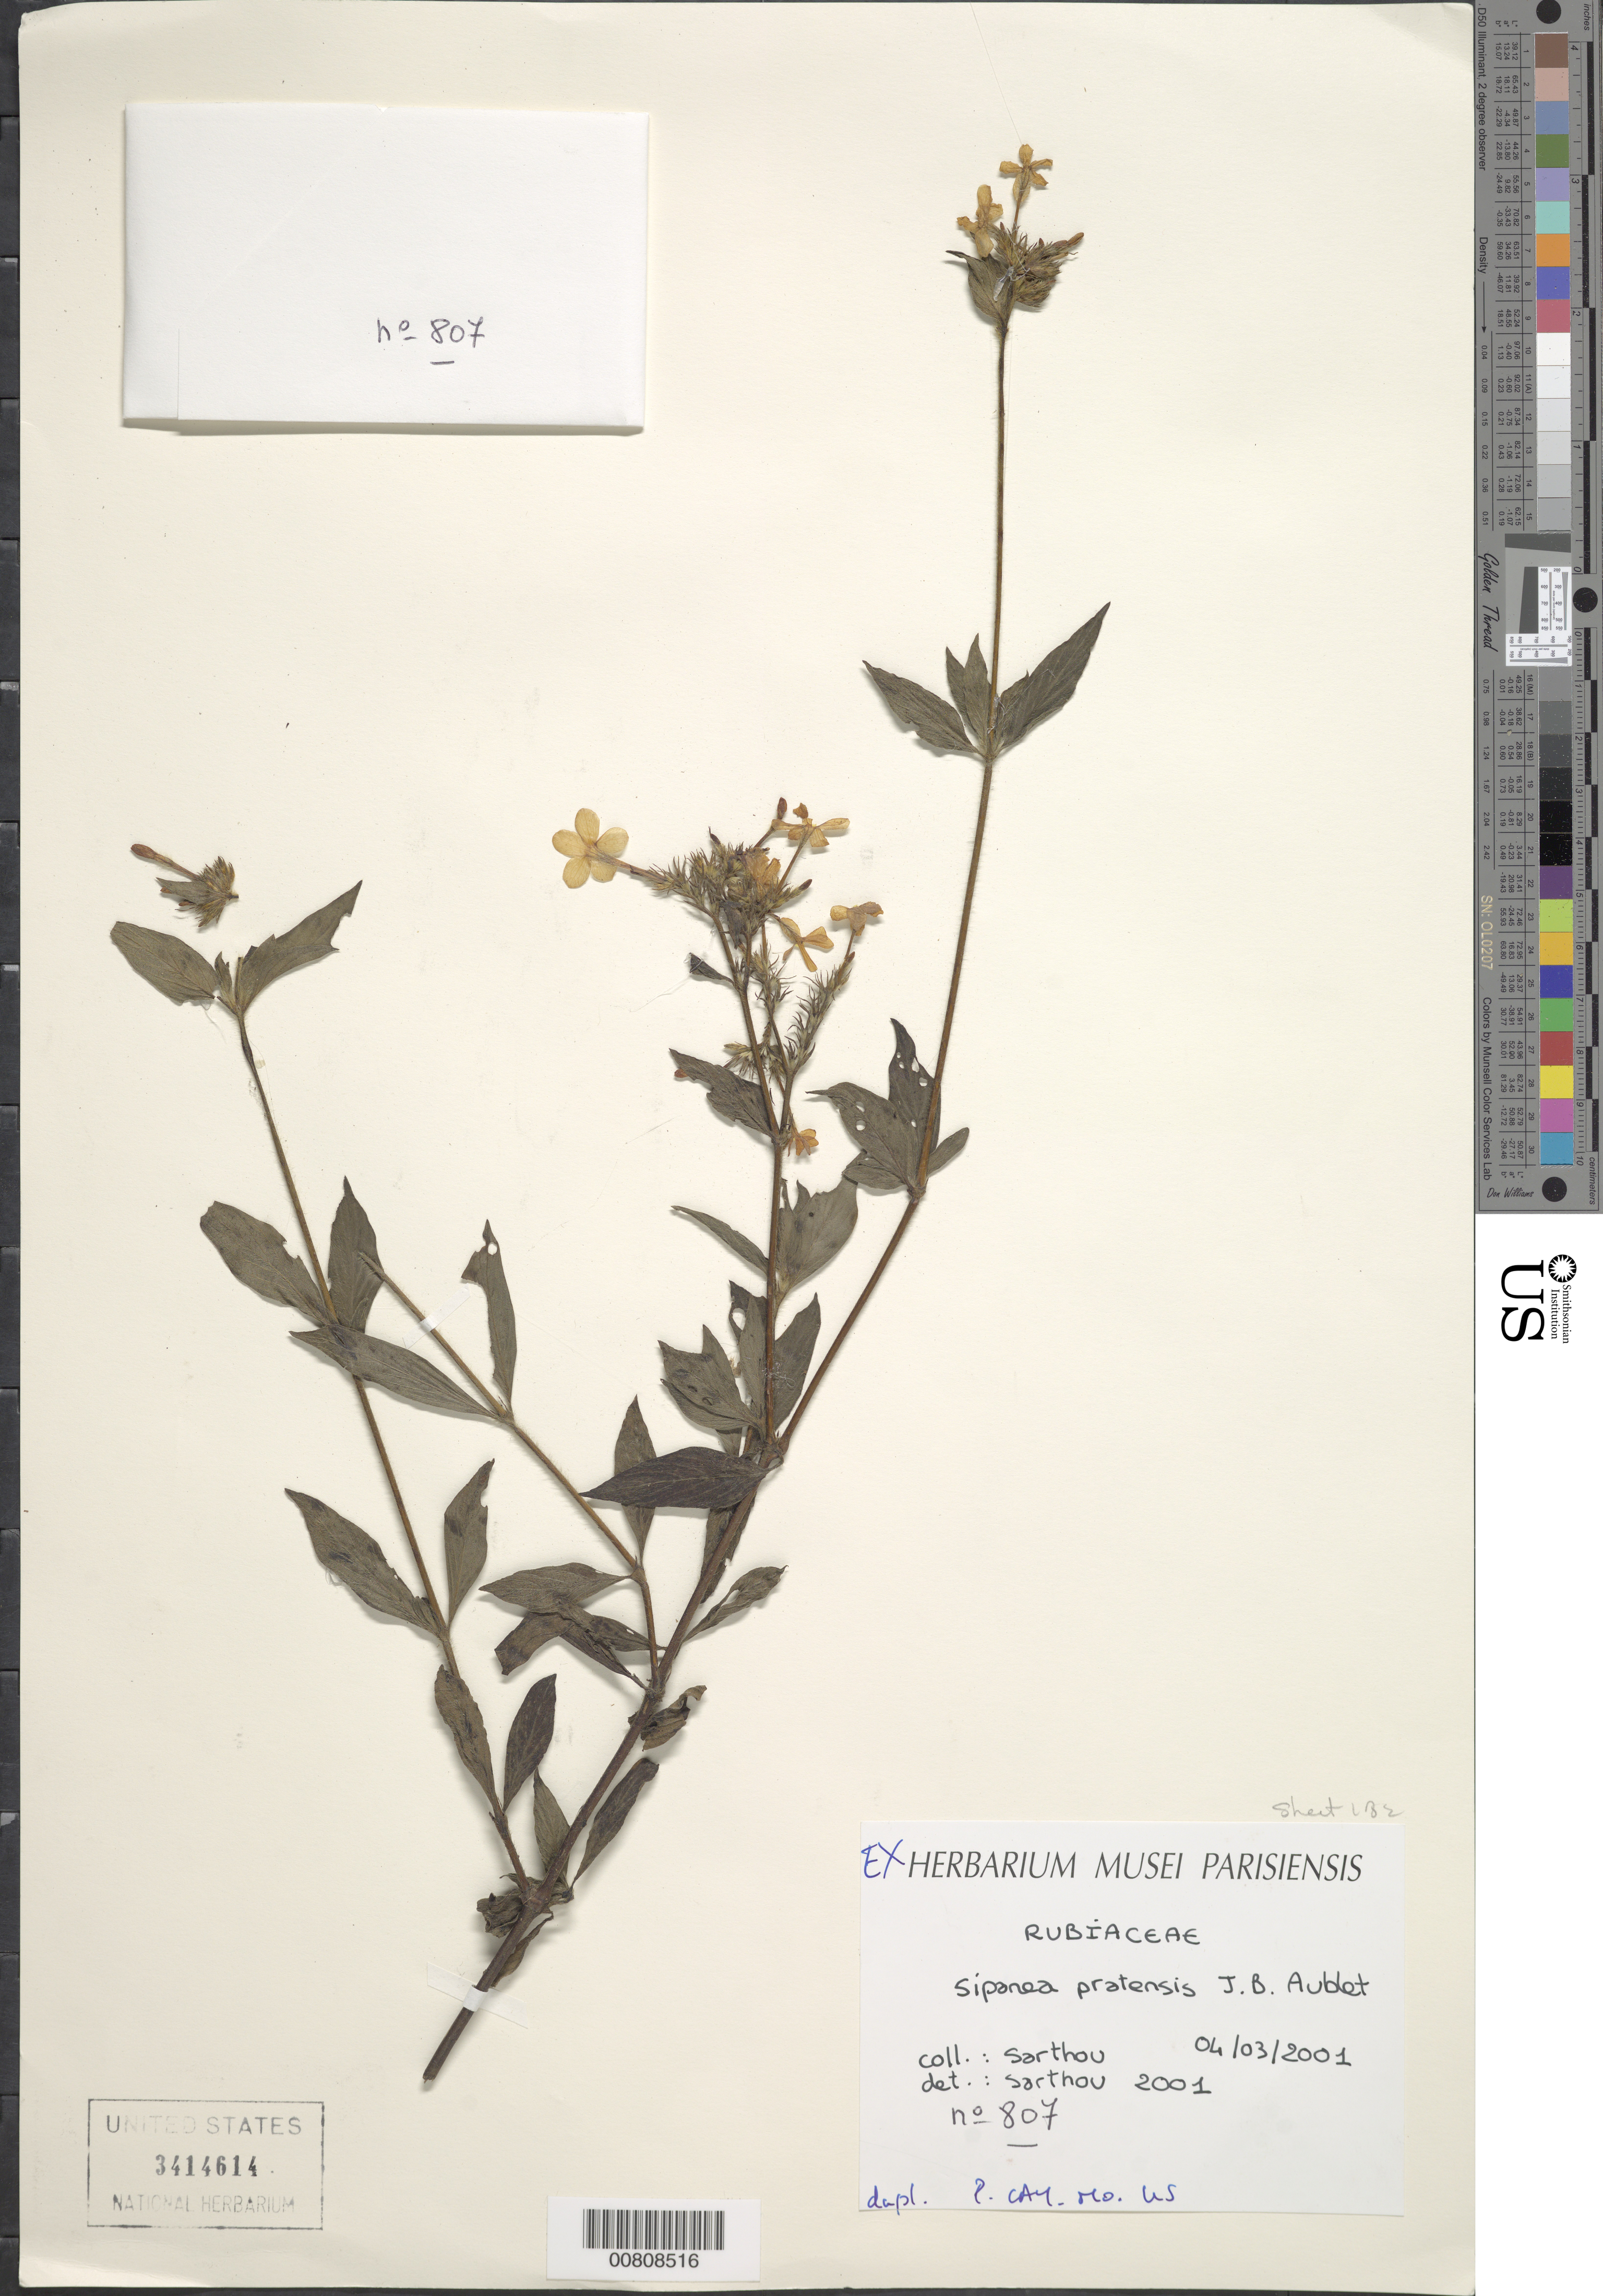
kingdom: Plantae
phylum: Tracheophyta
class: Magnoliopsida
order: Gentianales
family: Rubiaceae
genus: Sipanea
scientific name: Sipanea pratensis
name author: Aubl.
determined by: Sarthou, C.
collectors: C. Sarthou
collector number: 807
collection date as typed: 4-Mar-01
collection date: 2001-03-04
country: French Guiana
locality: Mitaraka Sud, sommet inselberg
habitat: Lisière de savane-roche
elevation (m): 660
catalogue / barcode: US 3414614